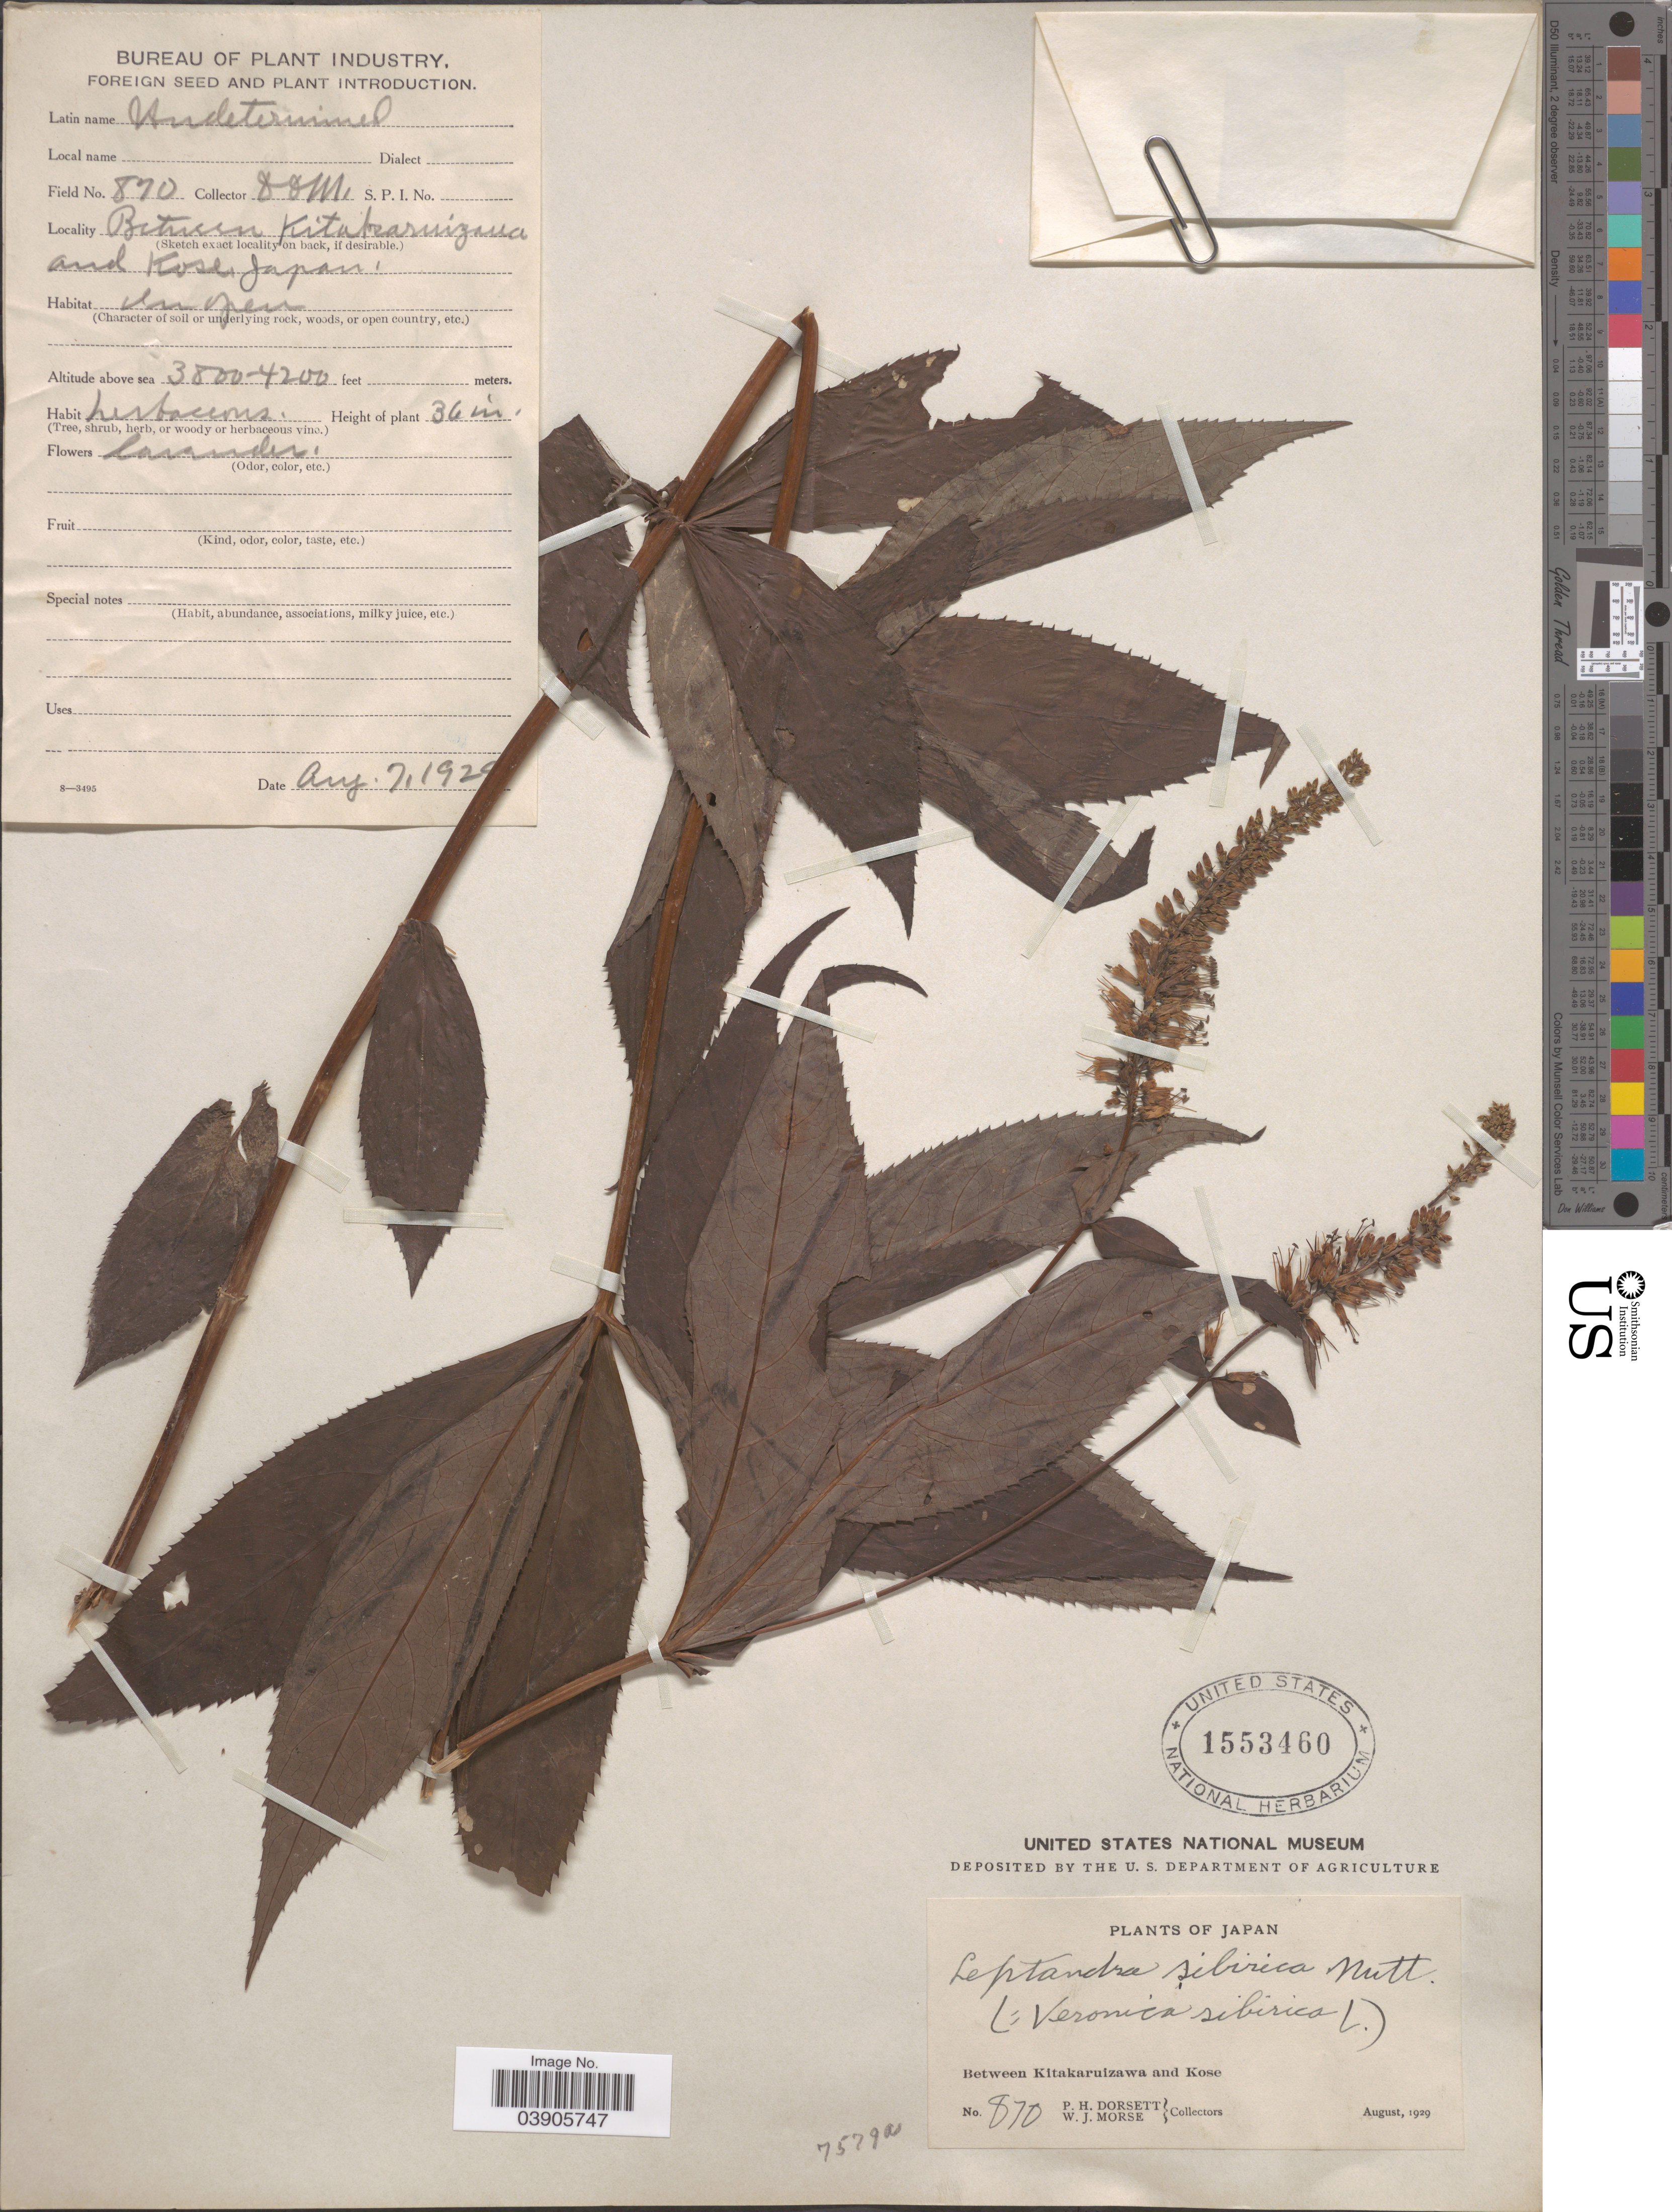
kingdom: Plantae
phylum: Tracheophyta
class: Magnoliopsida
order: Lamiales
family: Plantaginaceae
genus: Veronicastrum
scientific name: Veronicastrum sibiricum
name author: (L.) Pennell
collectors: P. H. Dorsett & W. J. Morse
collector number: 870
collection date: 1929-08-07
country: Japan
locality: Between Kitakaruizawa and Kose.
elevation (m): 1158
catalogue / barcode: US 1553460